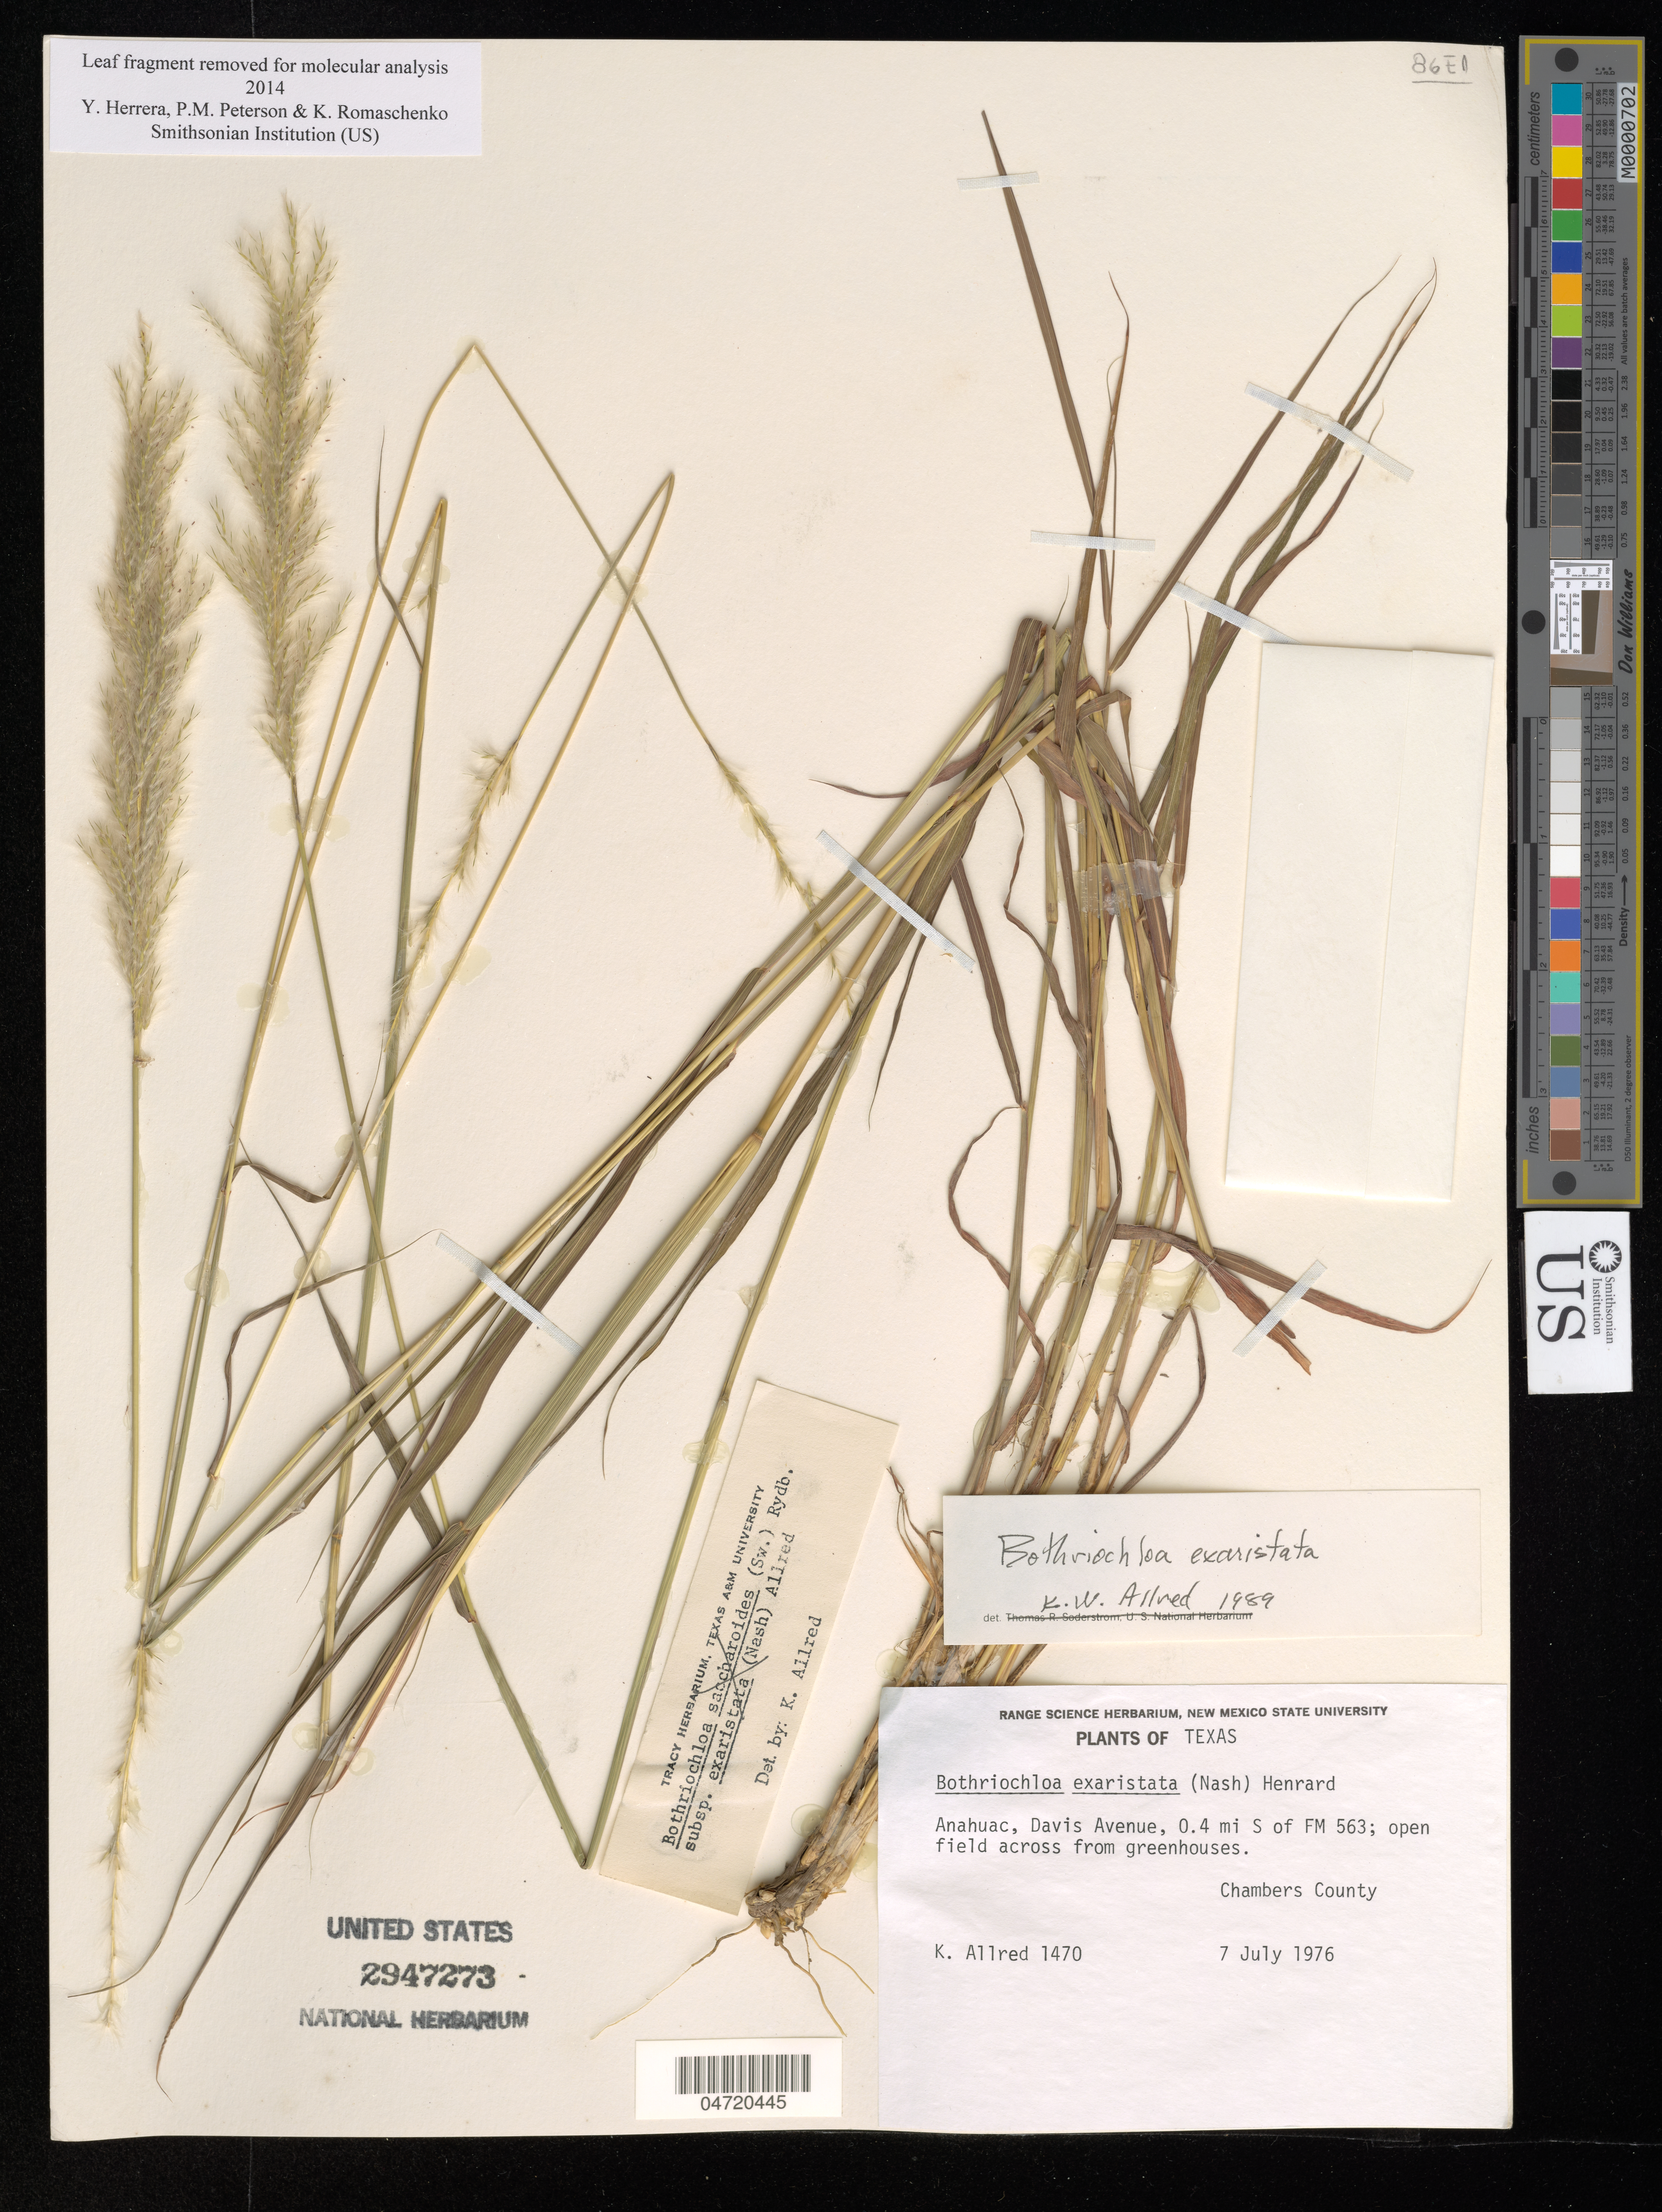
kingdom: Plantae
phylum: Tracheophyta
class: Liliopsida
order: Poales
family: Poaceae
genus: Bothriochloa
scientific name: Bothriochloa exaristata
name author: (Nash) Henr.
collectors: K. Allred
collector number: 1470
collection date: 1976-07-07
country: United States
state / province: Texas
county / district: Chambers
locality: Anahuac, Davis Avenue, 0.4 mi S of FM 563; open field across from greenhouses. Chambers County.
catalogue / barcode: US 2947273